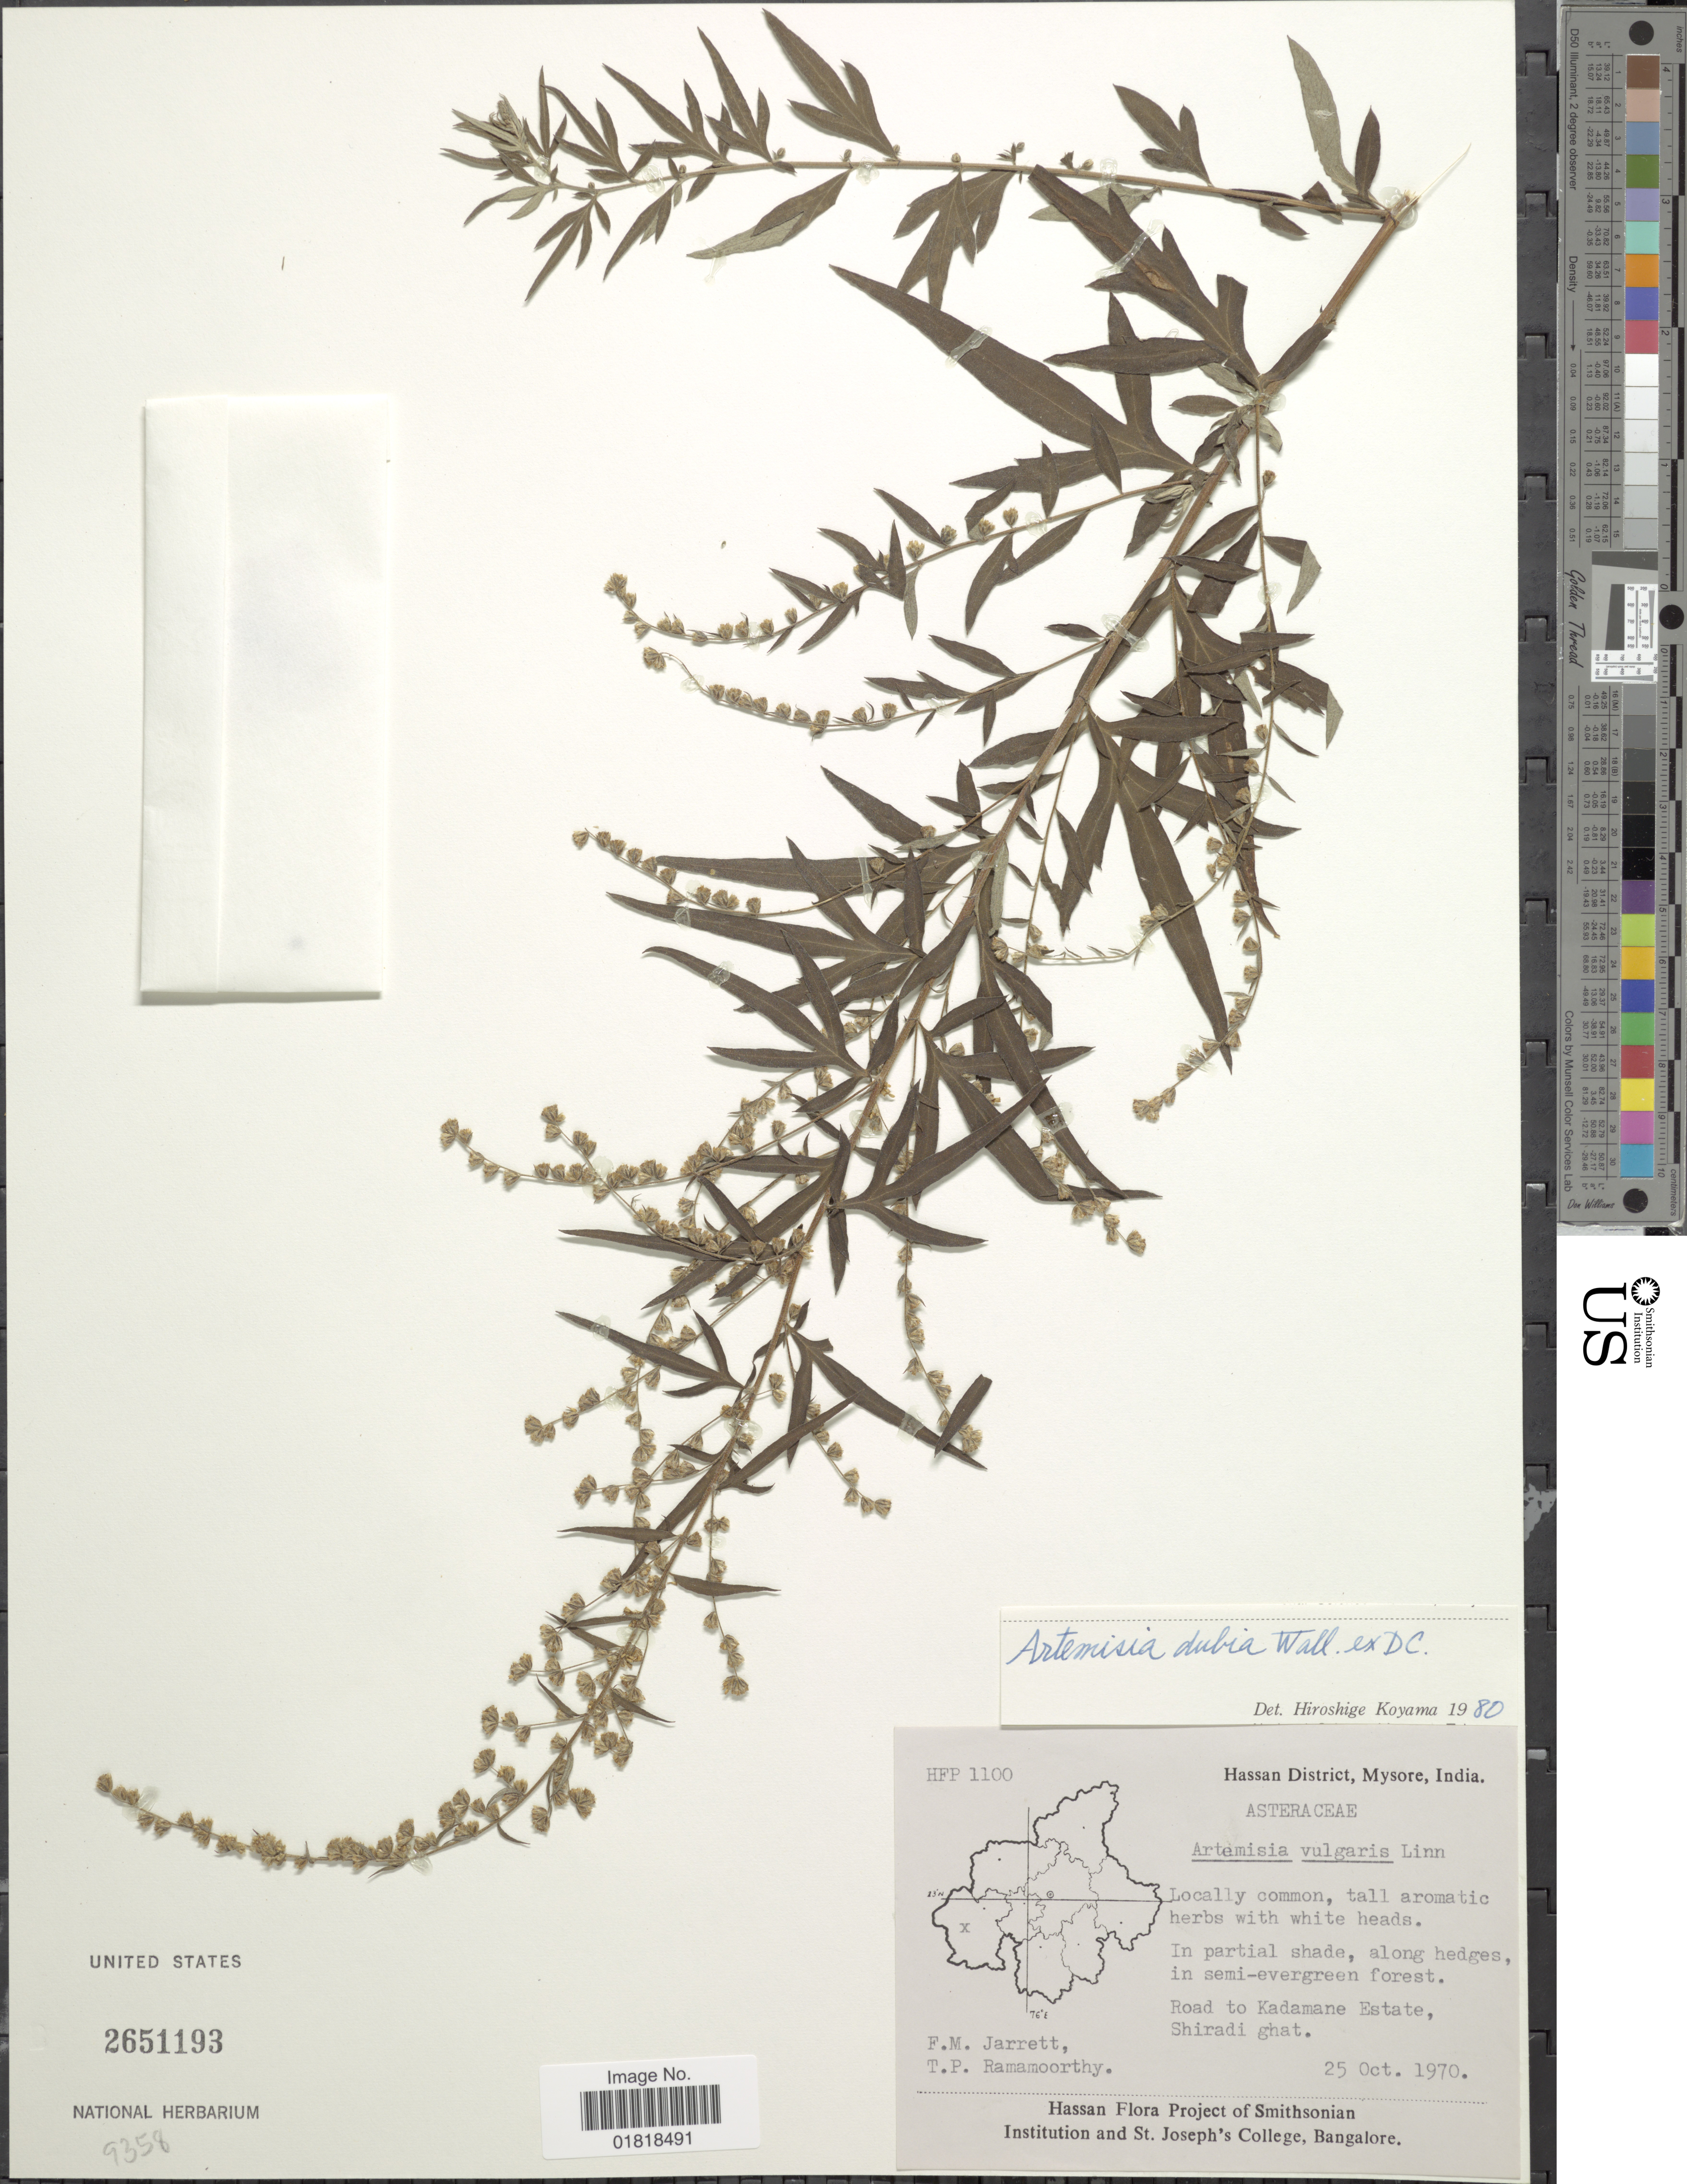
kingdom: Plantae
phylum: Tracheophyta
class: Magnoliopsida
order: Asterales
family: Asteraceae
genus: Artemisia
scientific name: Artemisia dubia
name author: Wall. ex Besser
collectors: F. M. Jarrett & T. P. Ramamoorthy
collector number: HFP1100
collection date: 1970-10-25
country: India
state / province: Karnataka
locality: Hassan District, Mysore, in partial shade, along hedges, in semi-evergreen forest, road to Kadamane Estate, Shiradi ghat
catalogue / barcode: US 2651193